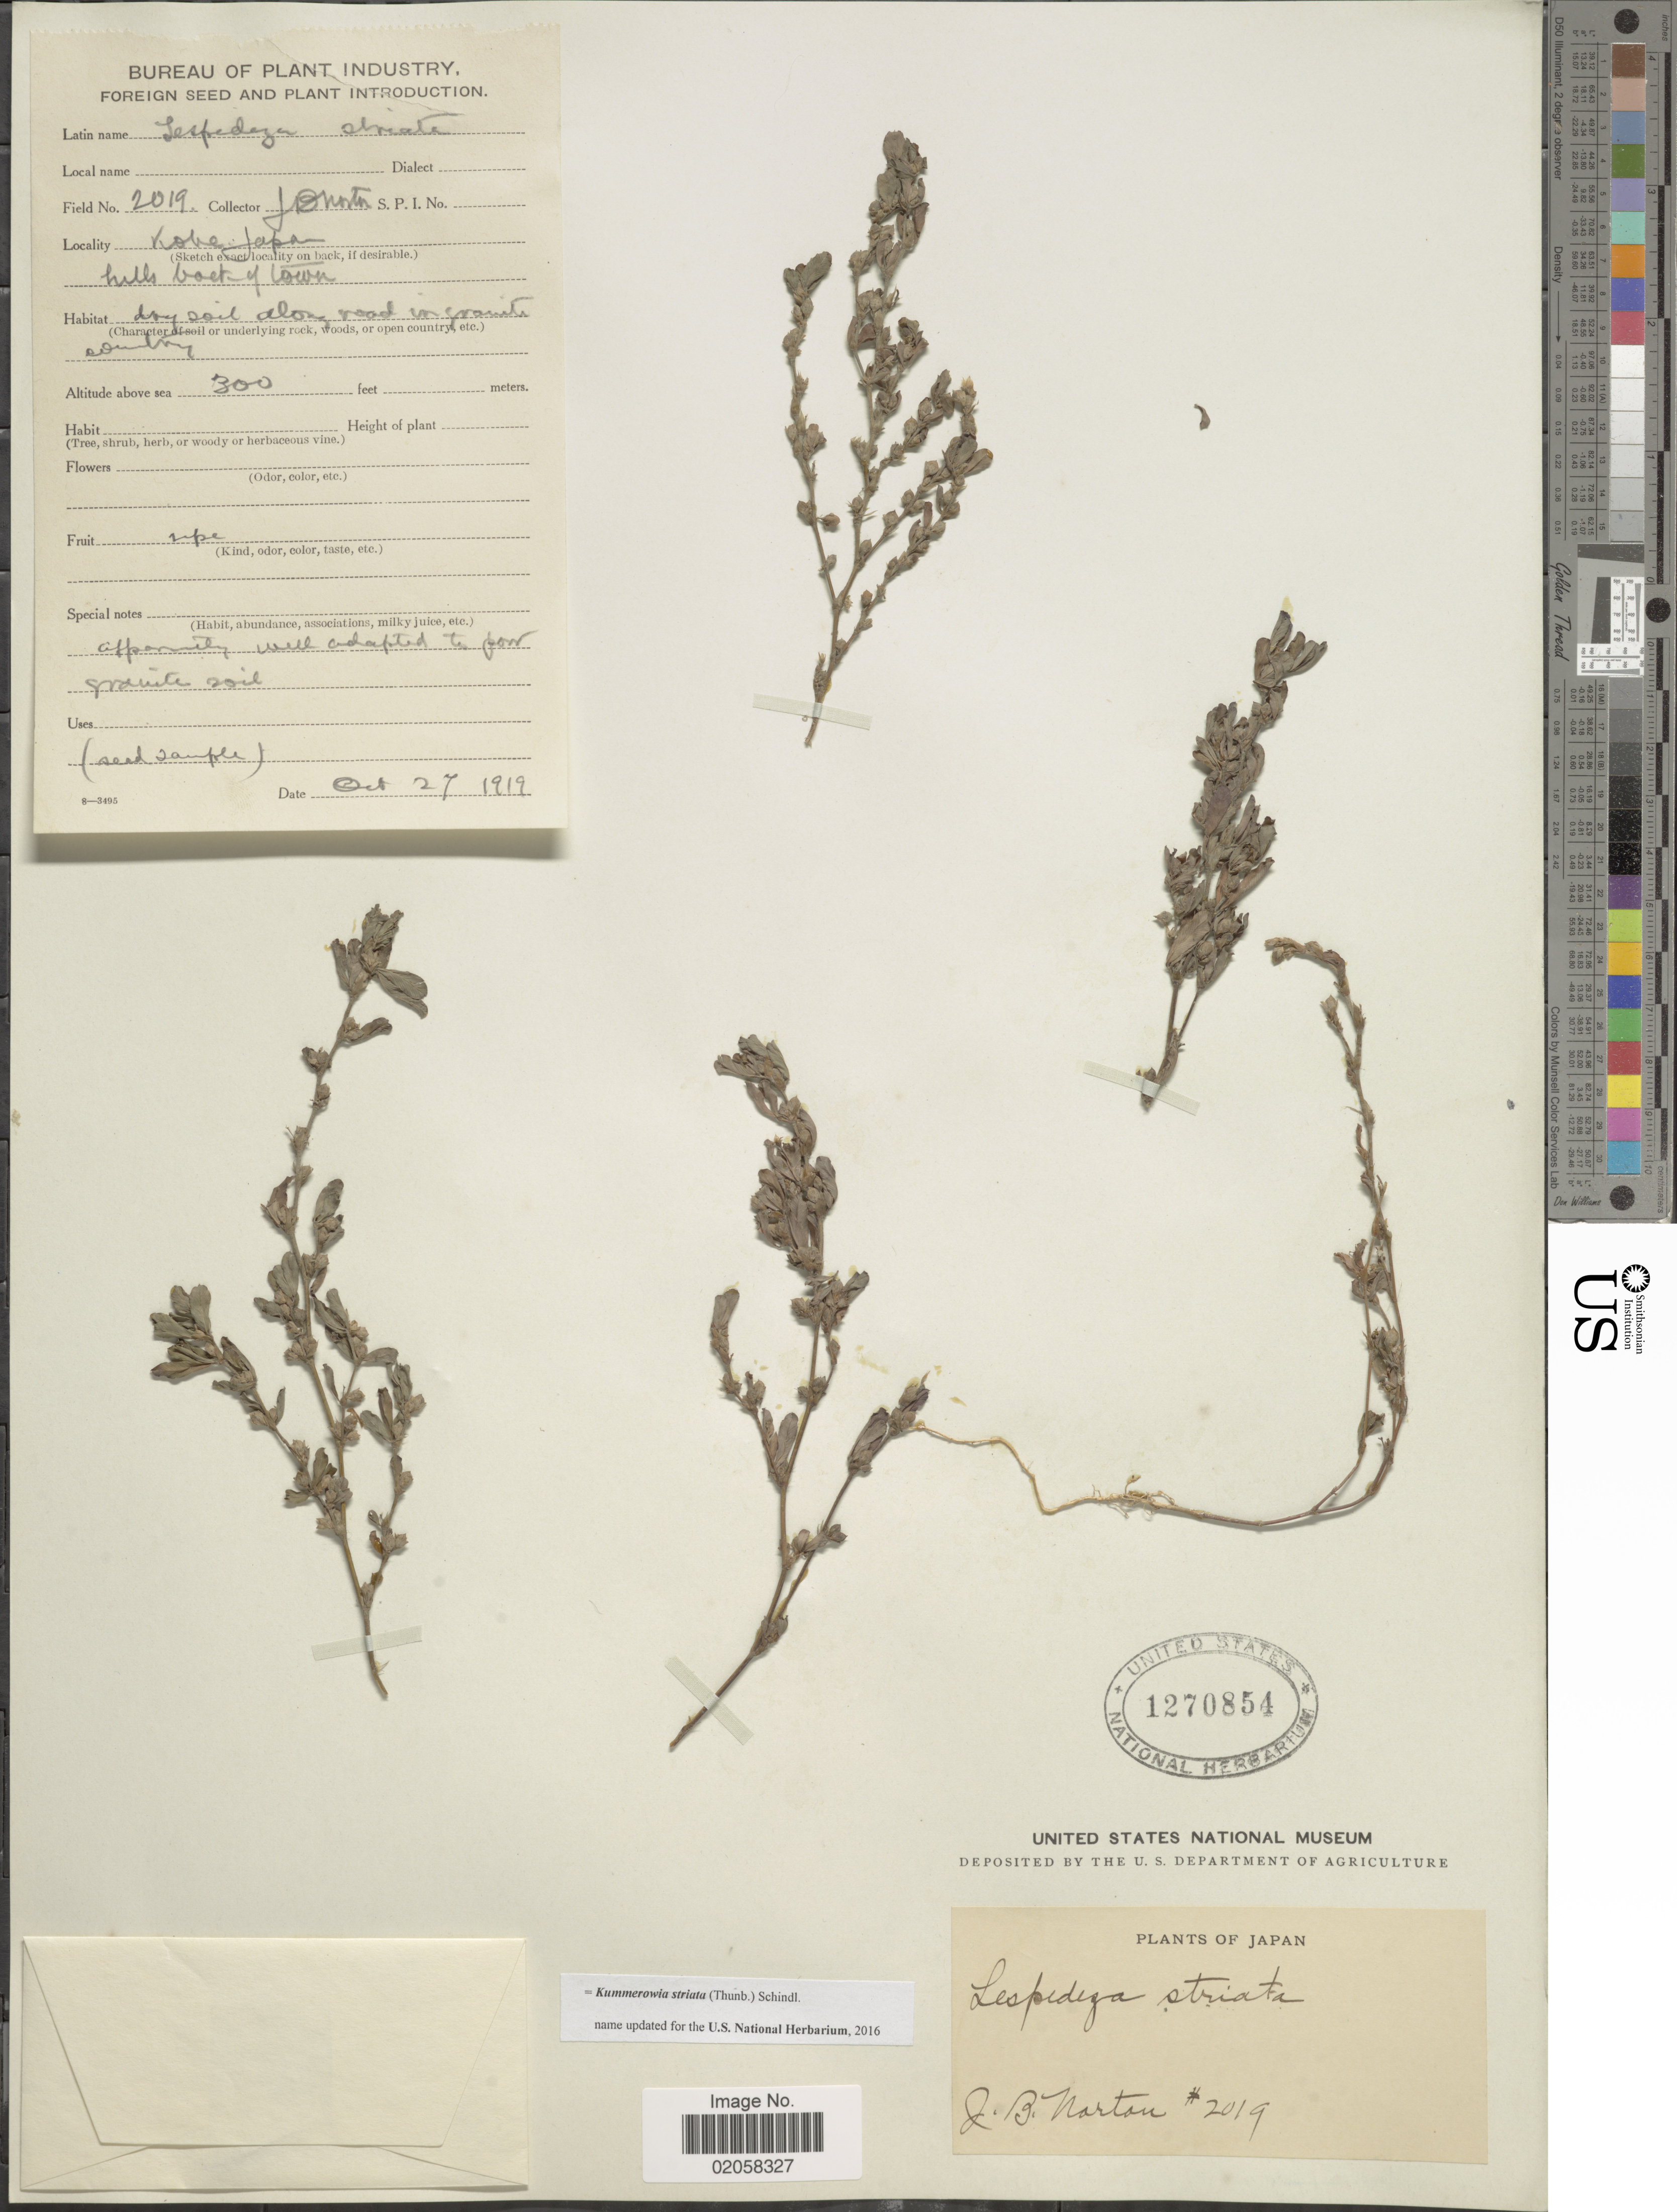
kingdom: Plantae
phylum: Tracheophyta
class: Magnoliopsida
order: Fabales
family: Fabaceae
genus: Kummerowia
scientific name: Kummerowia striata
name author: (Thunb.) Schindl.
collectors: J. B. Norton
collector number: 2019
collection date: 1919-10-27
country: Japan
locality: Kobe, hills back of town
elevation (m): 91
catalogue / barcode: US 1270854